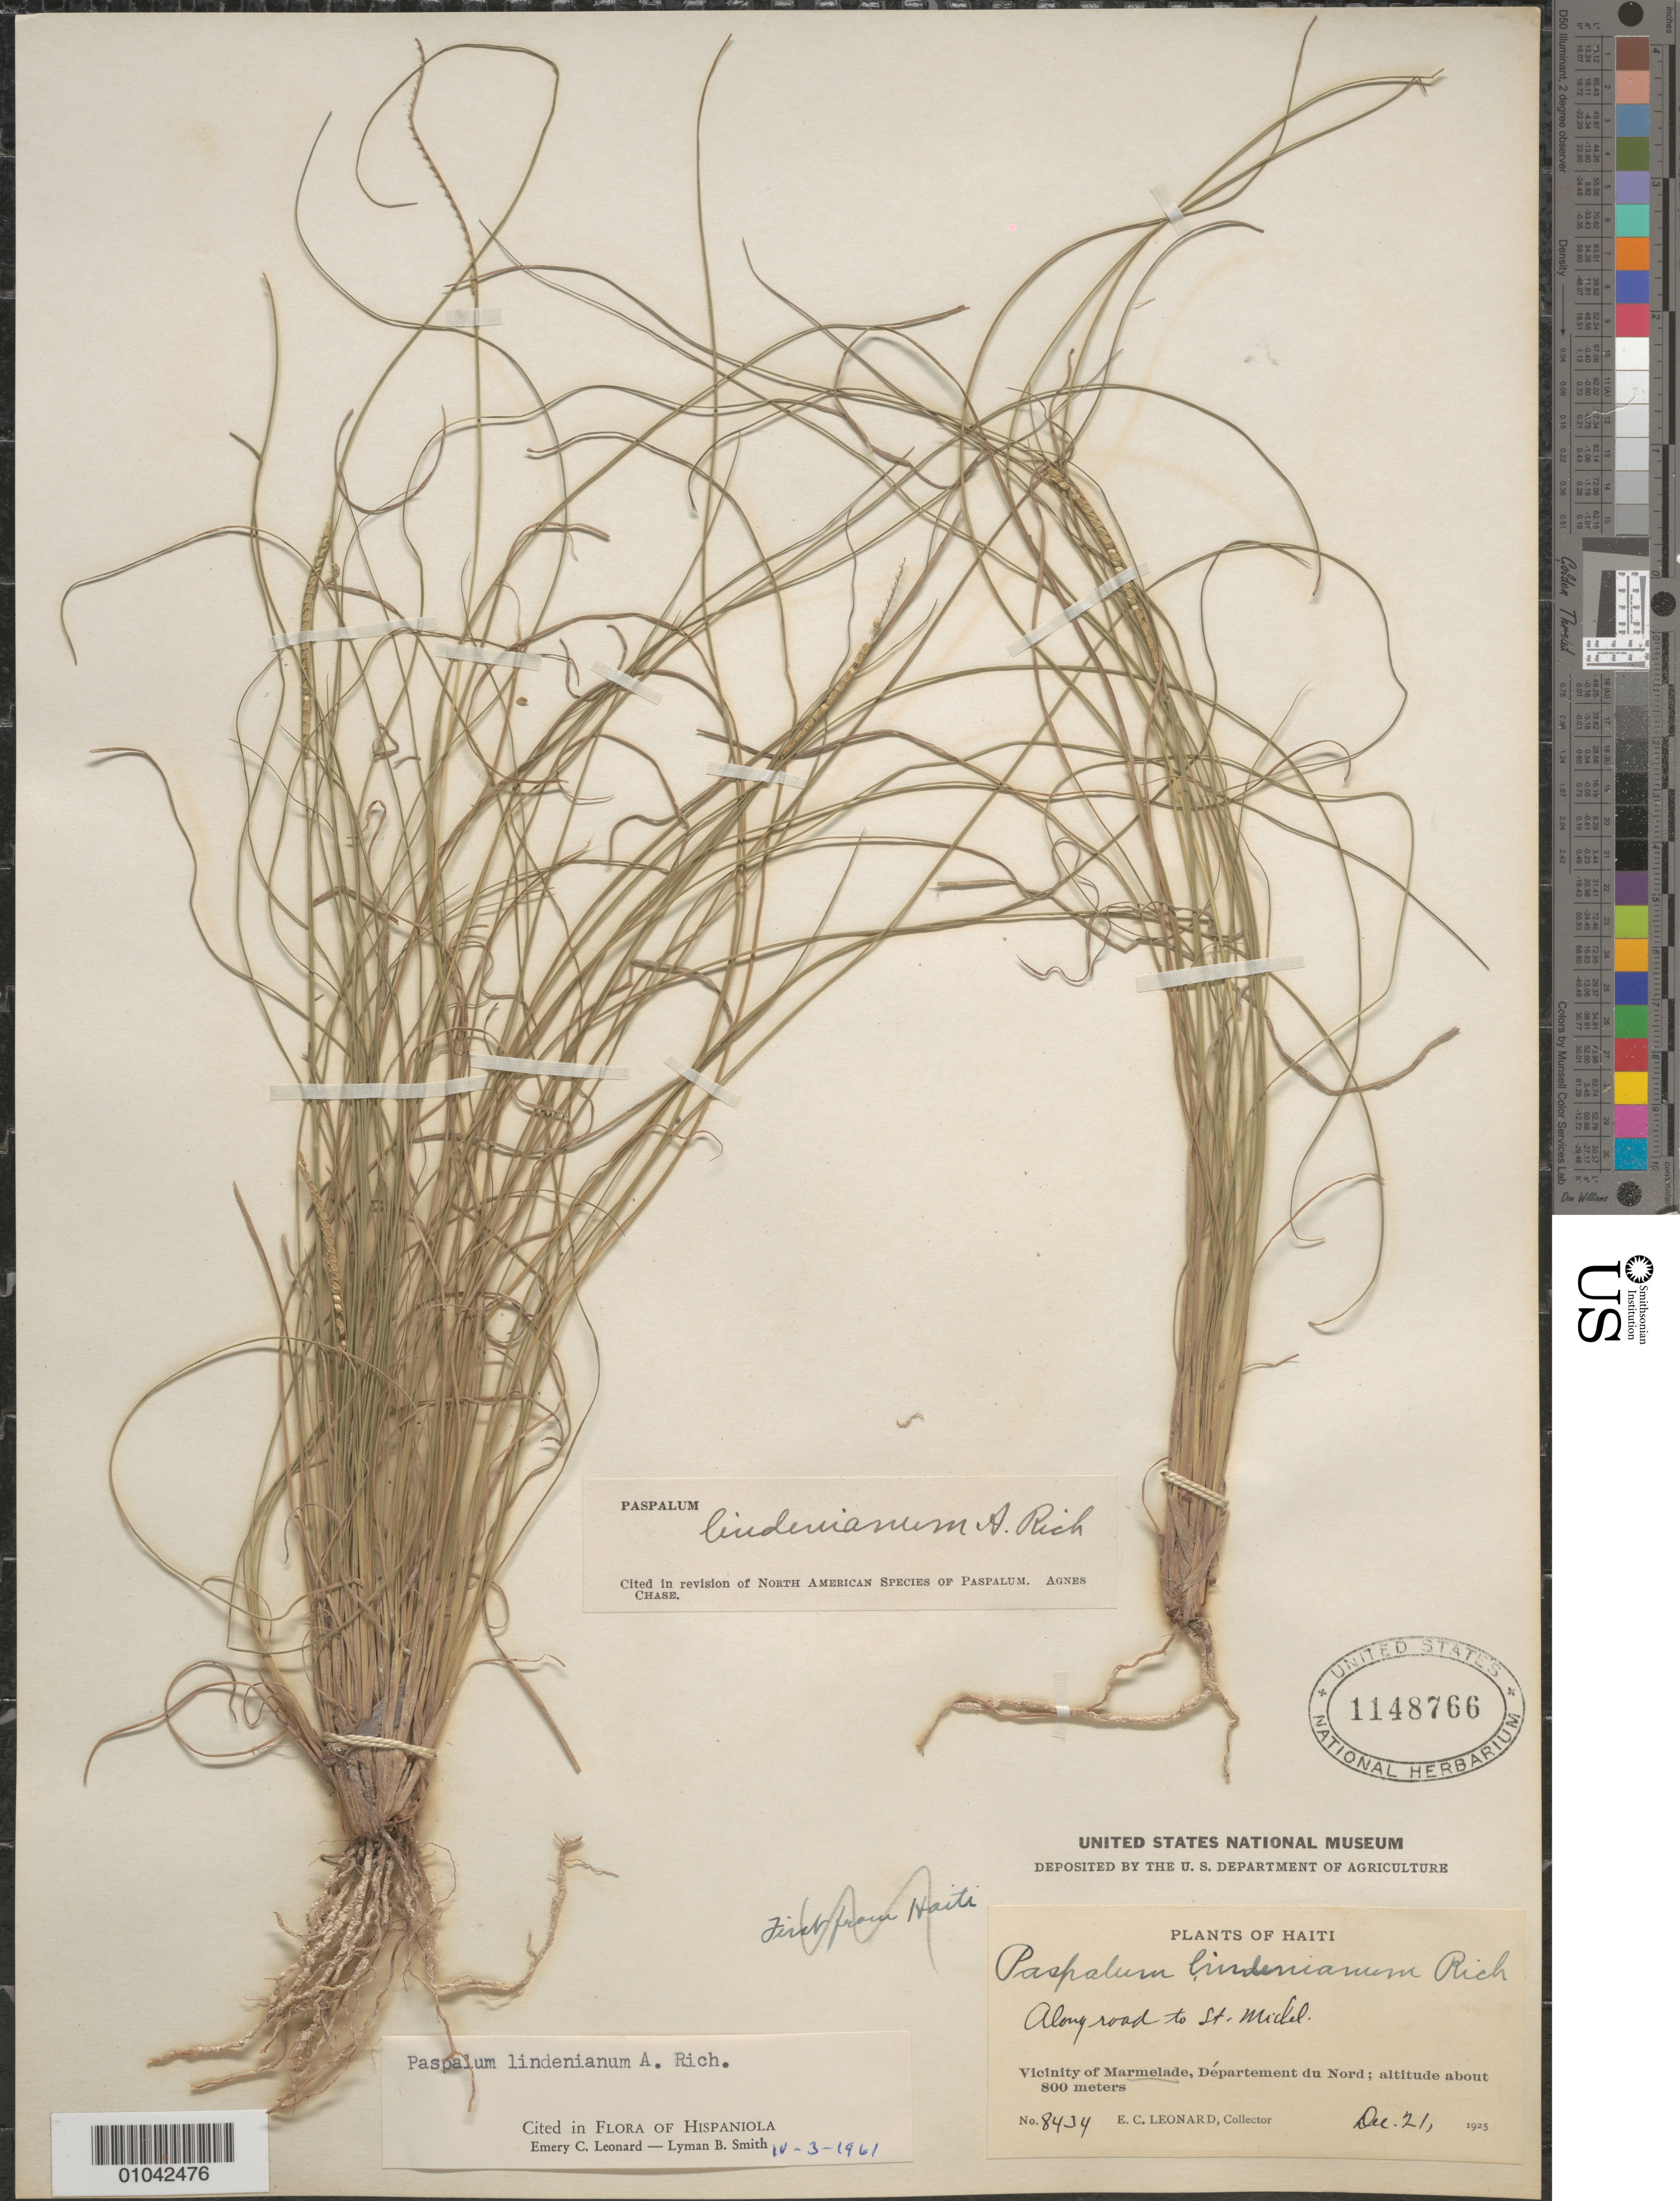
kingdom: Plantae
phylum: Tracheophyta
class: Liliopsida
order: Poales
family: Poaceae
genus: Paspalum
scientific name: Paspalum lindenianum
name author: A. Rich.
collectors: E. C. Leonard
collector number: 8434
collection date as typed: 21 Dec 1925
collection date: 1925-12-21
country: Haiti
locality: Vicinity of Marmelade, Departement du Nord, along road to St. Michel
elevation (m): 800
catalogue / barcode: US 1148766